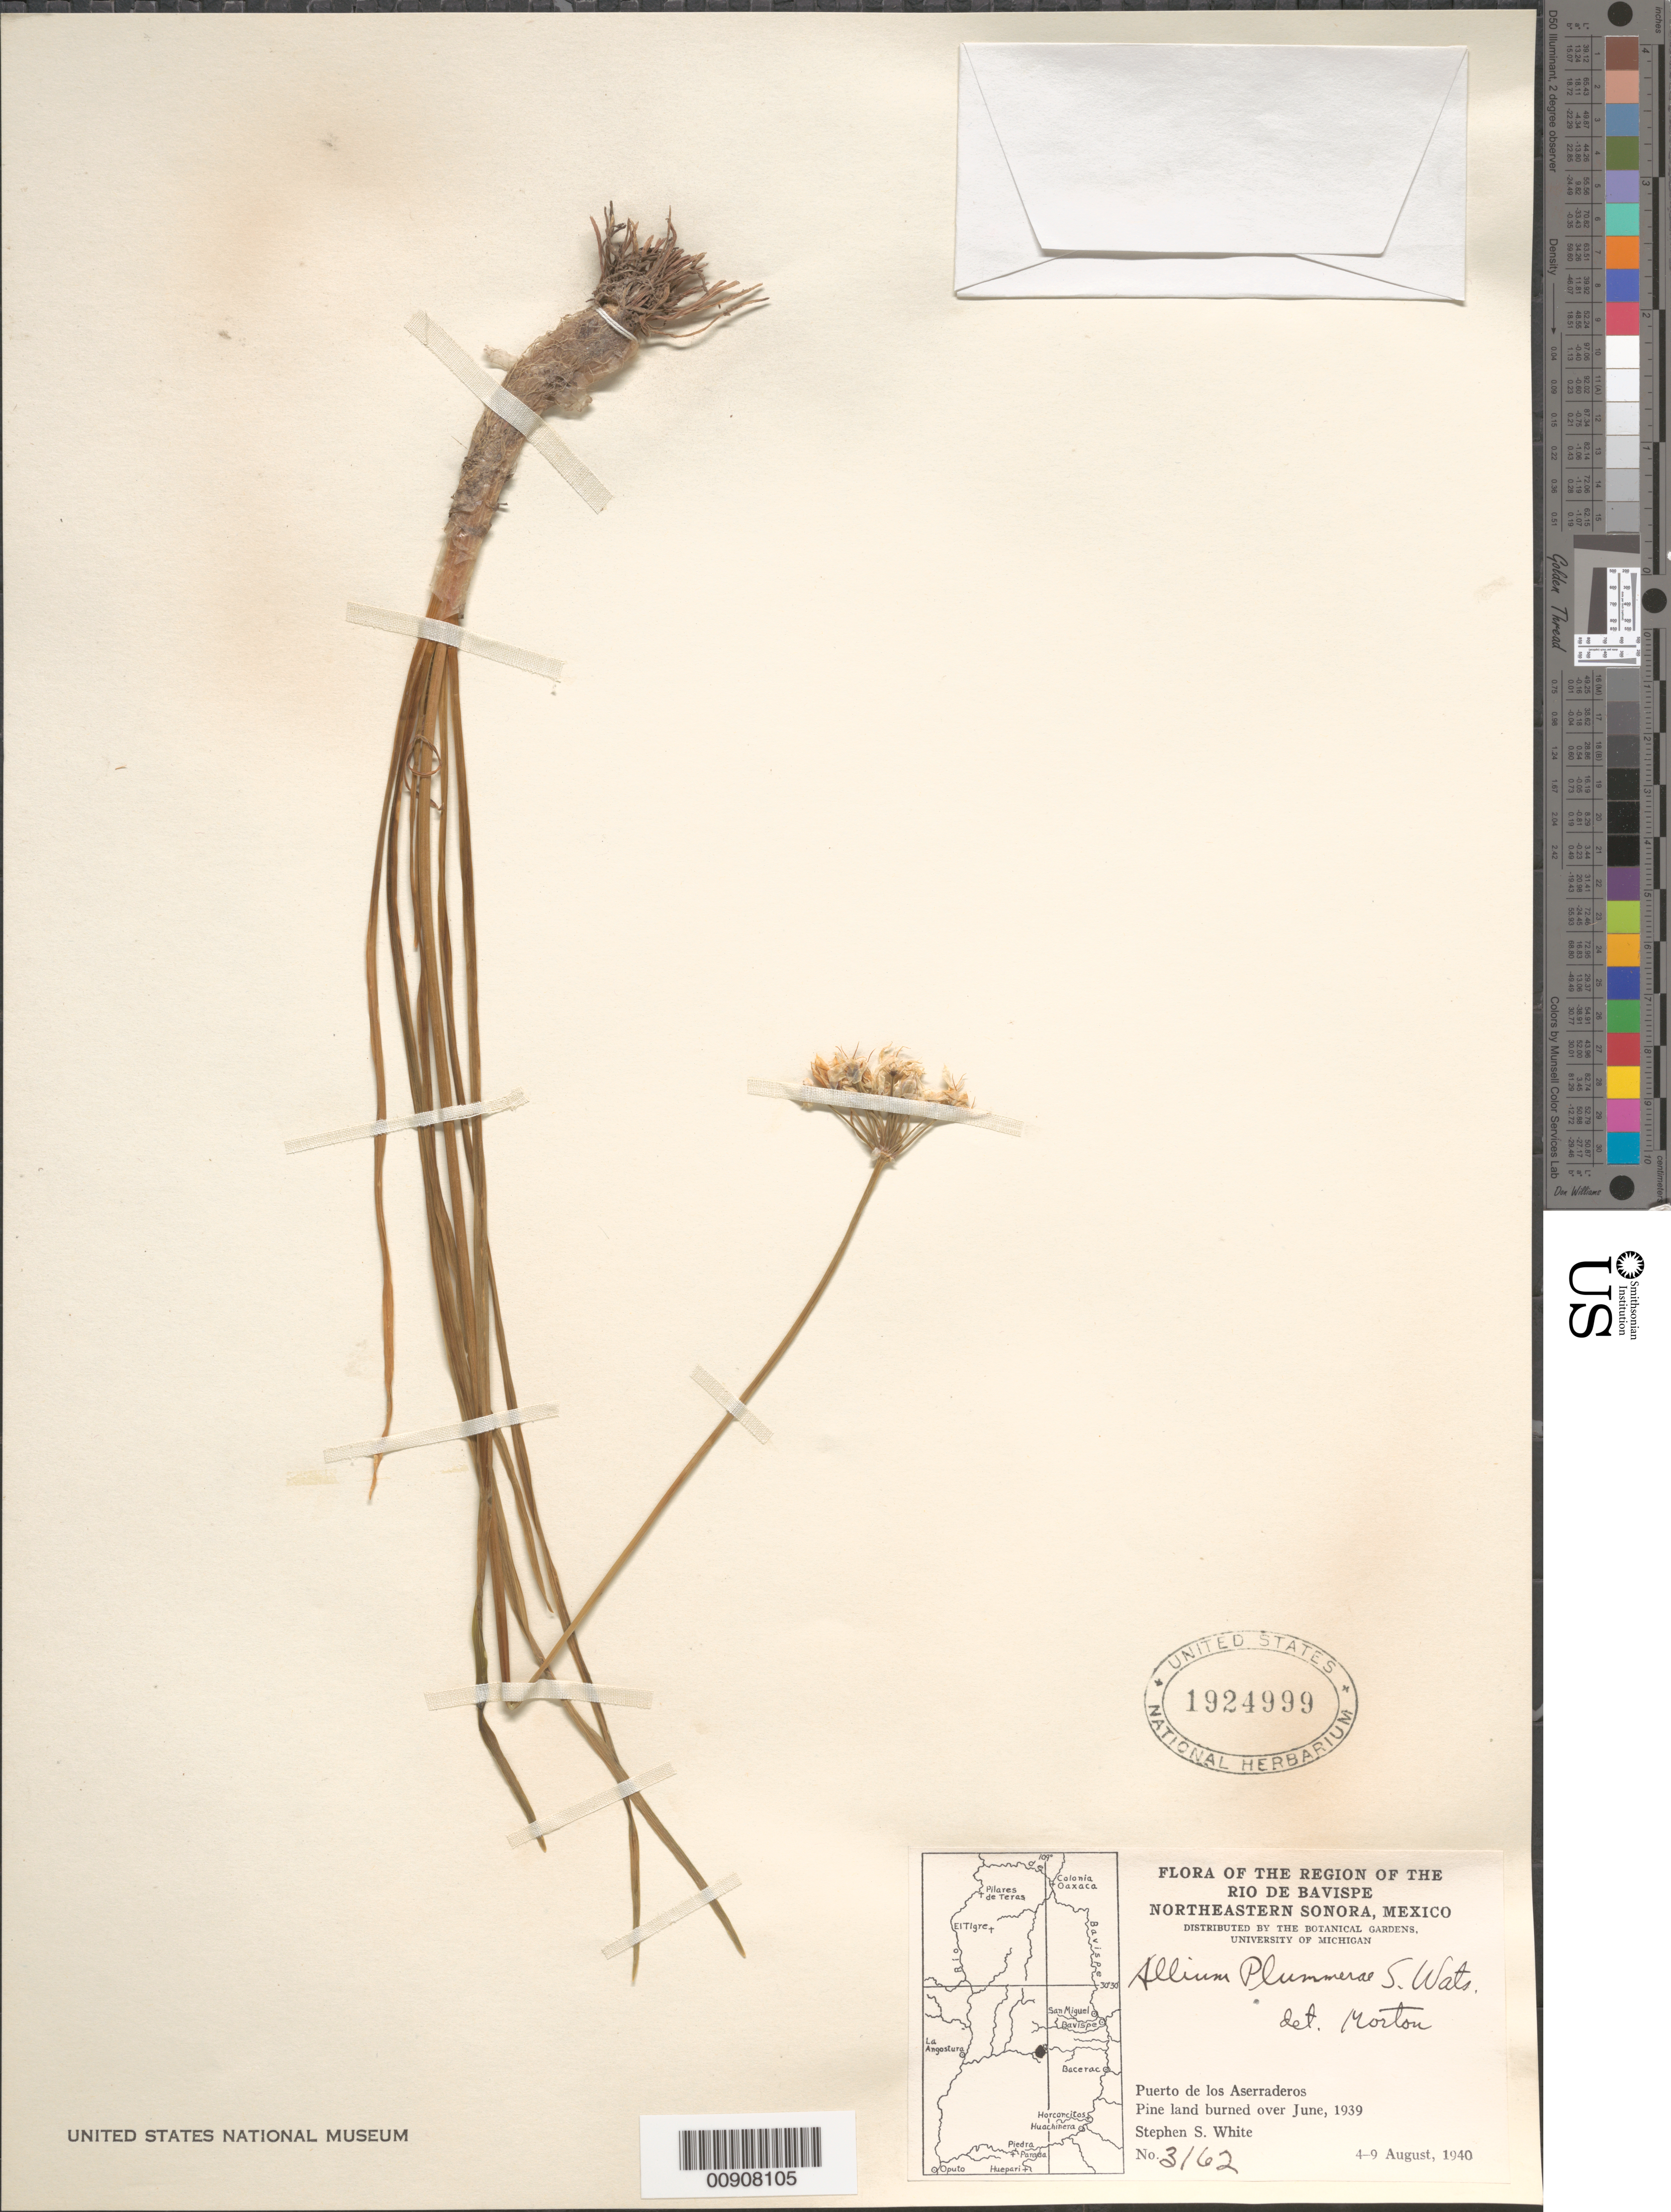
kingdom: Plantae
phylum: Tracheophyta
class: Liliopsida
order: Asparagales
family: Amaryllidaceae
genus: Allium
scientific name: Allium plummerae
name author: S. Watson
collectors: S. S. White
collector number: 3162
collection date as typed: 04 Aug 1940 to 09 Aug 1940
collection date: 1940-08-04/1940-08-09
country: Mexico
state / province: Sonora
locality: Puerto de los Aserraderos. Region of the Río de Bavispe northeastern Sonora.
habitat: Pine land burned over.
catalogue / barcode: US 1924999